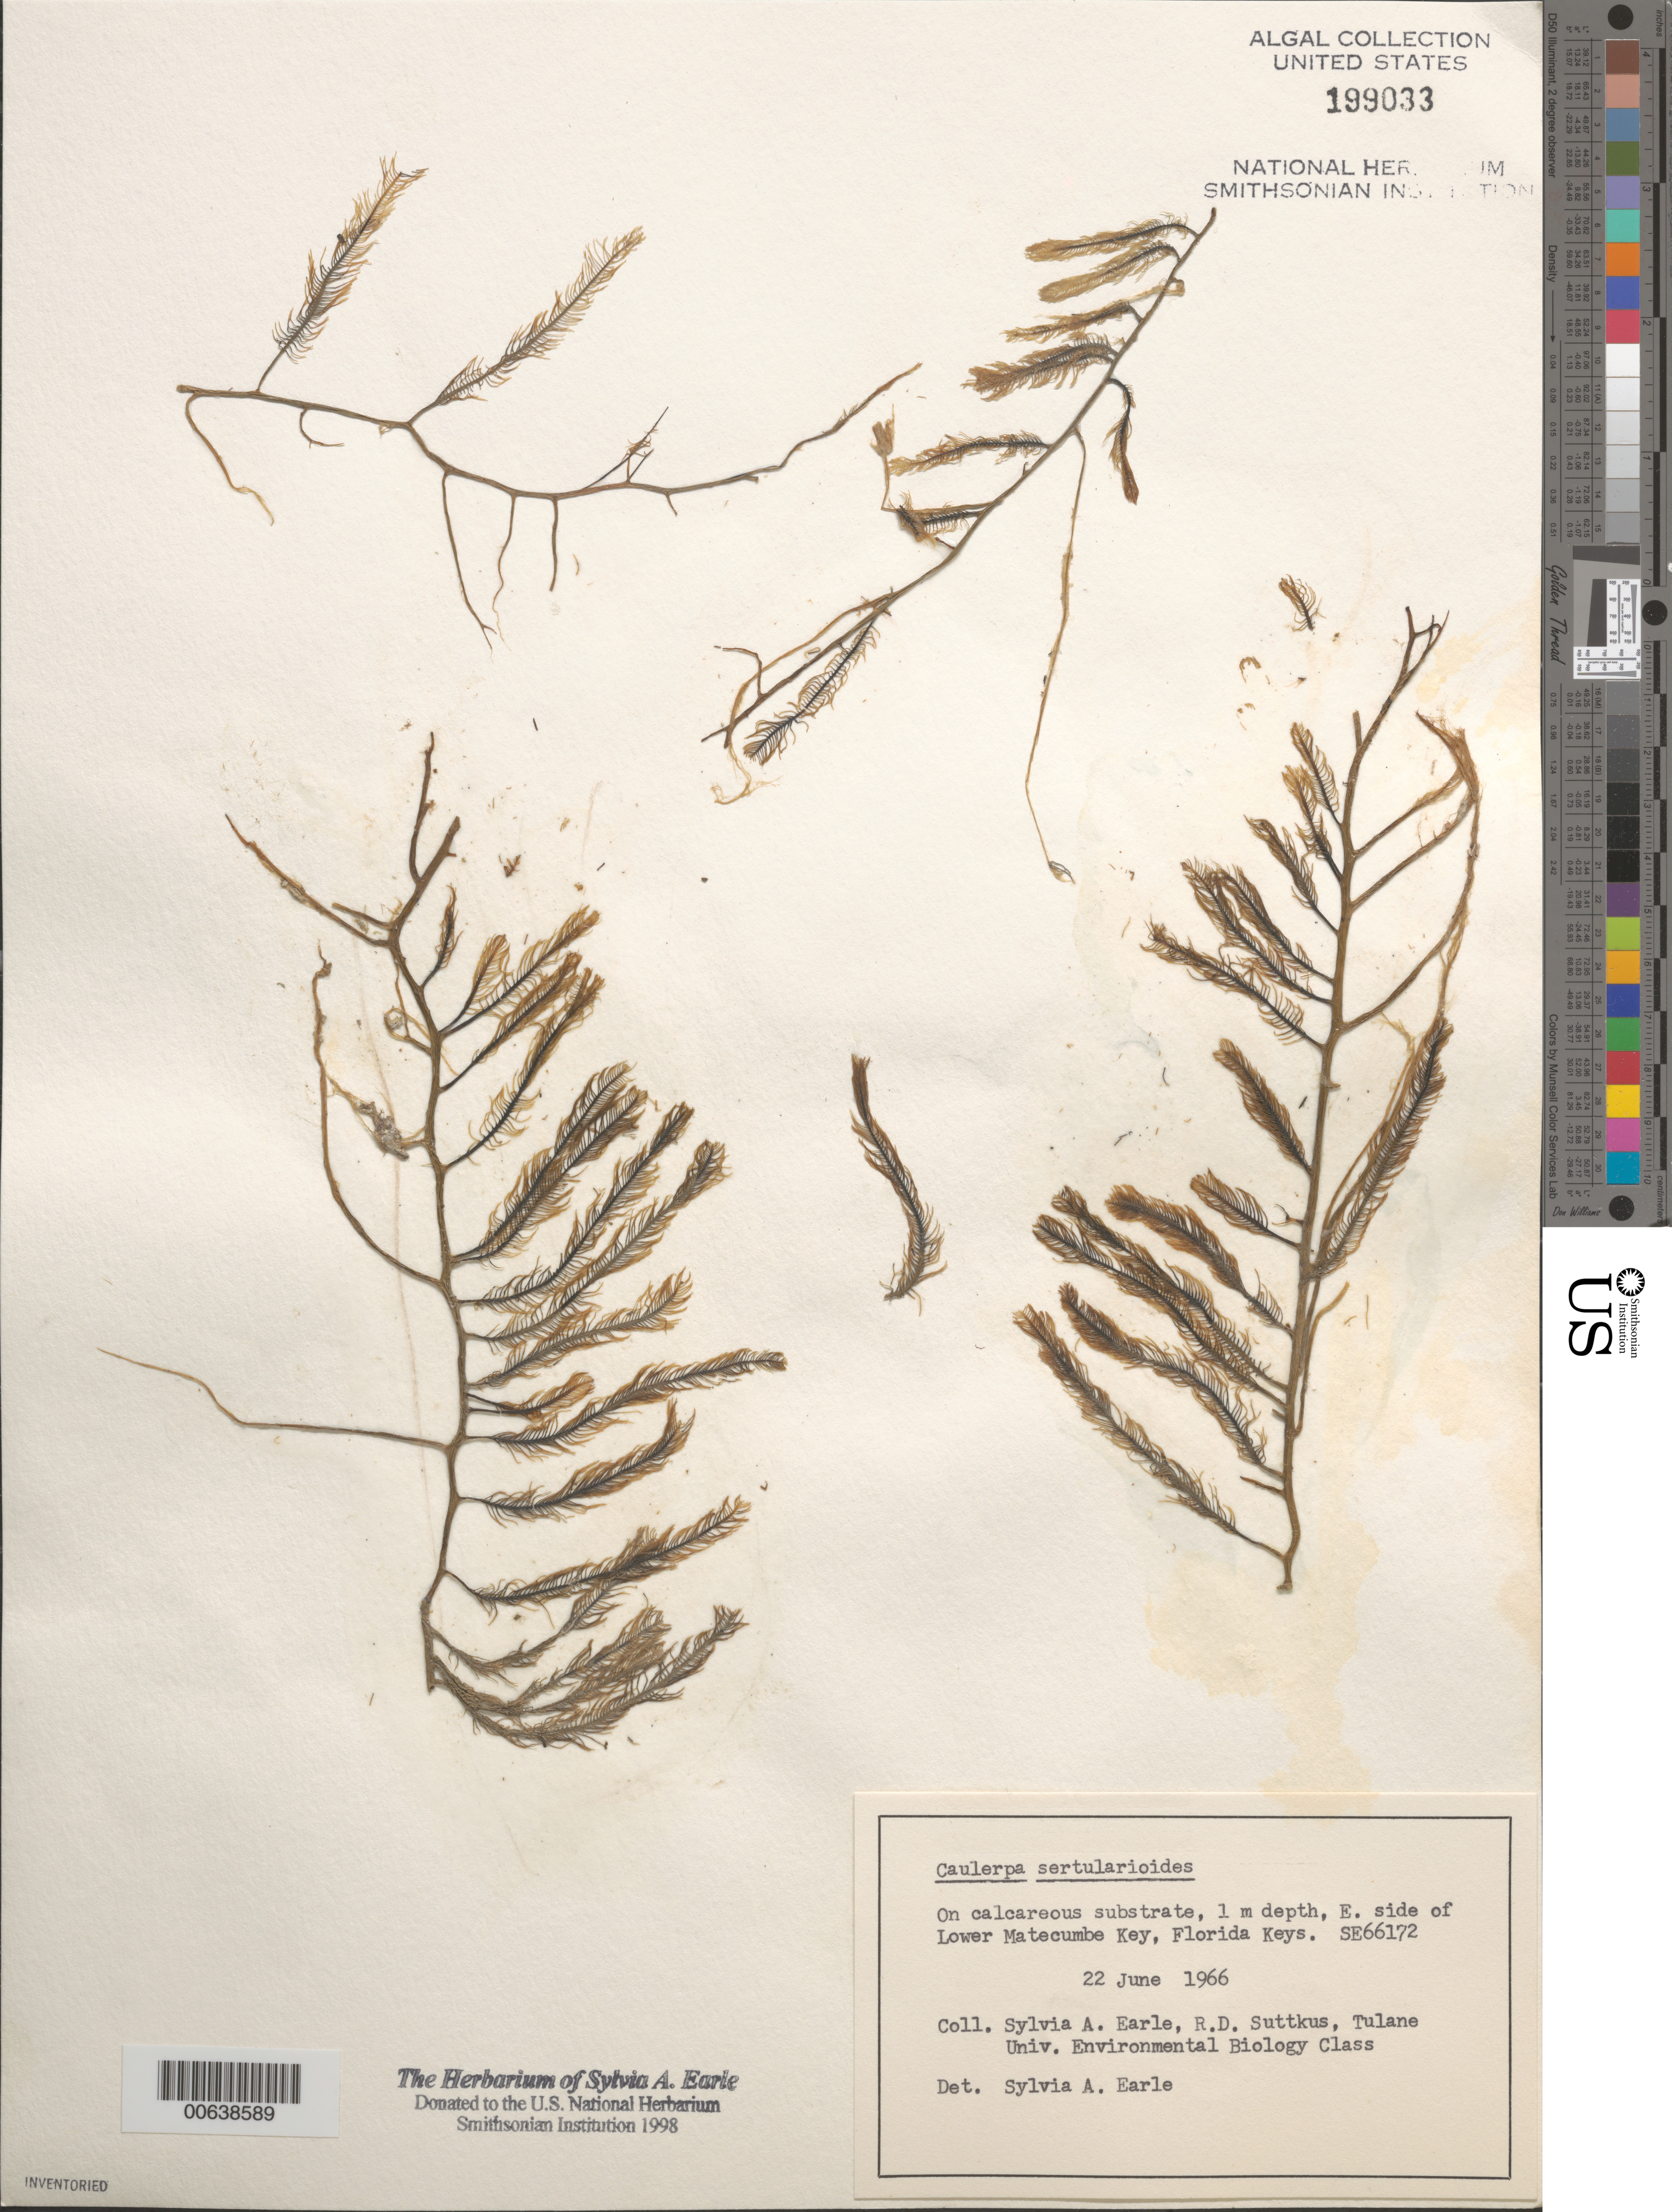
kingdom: Plantae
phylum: Chlorophyta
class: Ulvophyceae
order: Bryopsidales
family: Caulerpaceae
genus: Caulerpa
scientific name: Caulerpa sertularioides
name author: (S.G. Gmel.) M. Howe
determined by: Earle, S. A.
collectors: S. A. Earle, R. Suttkus & Tulane Univ. Env. Biol. Class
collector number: SE 66172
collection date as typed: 22 Jun 1966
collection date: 1966-06-22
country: United States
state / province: Florida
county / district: Monroe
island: Lower Matecumbe Key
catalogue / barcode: US 199033